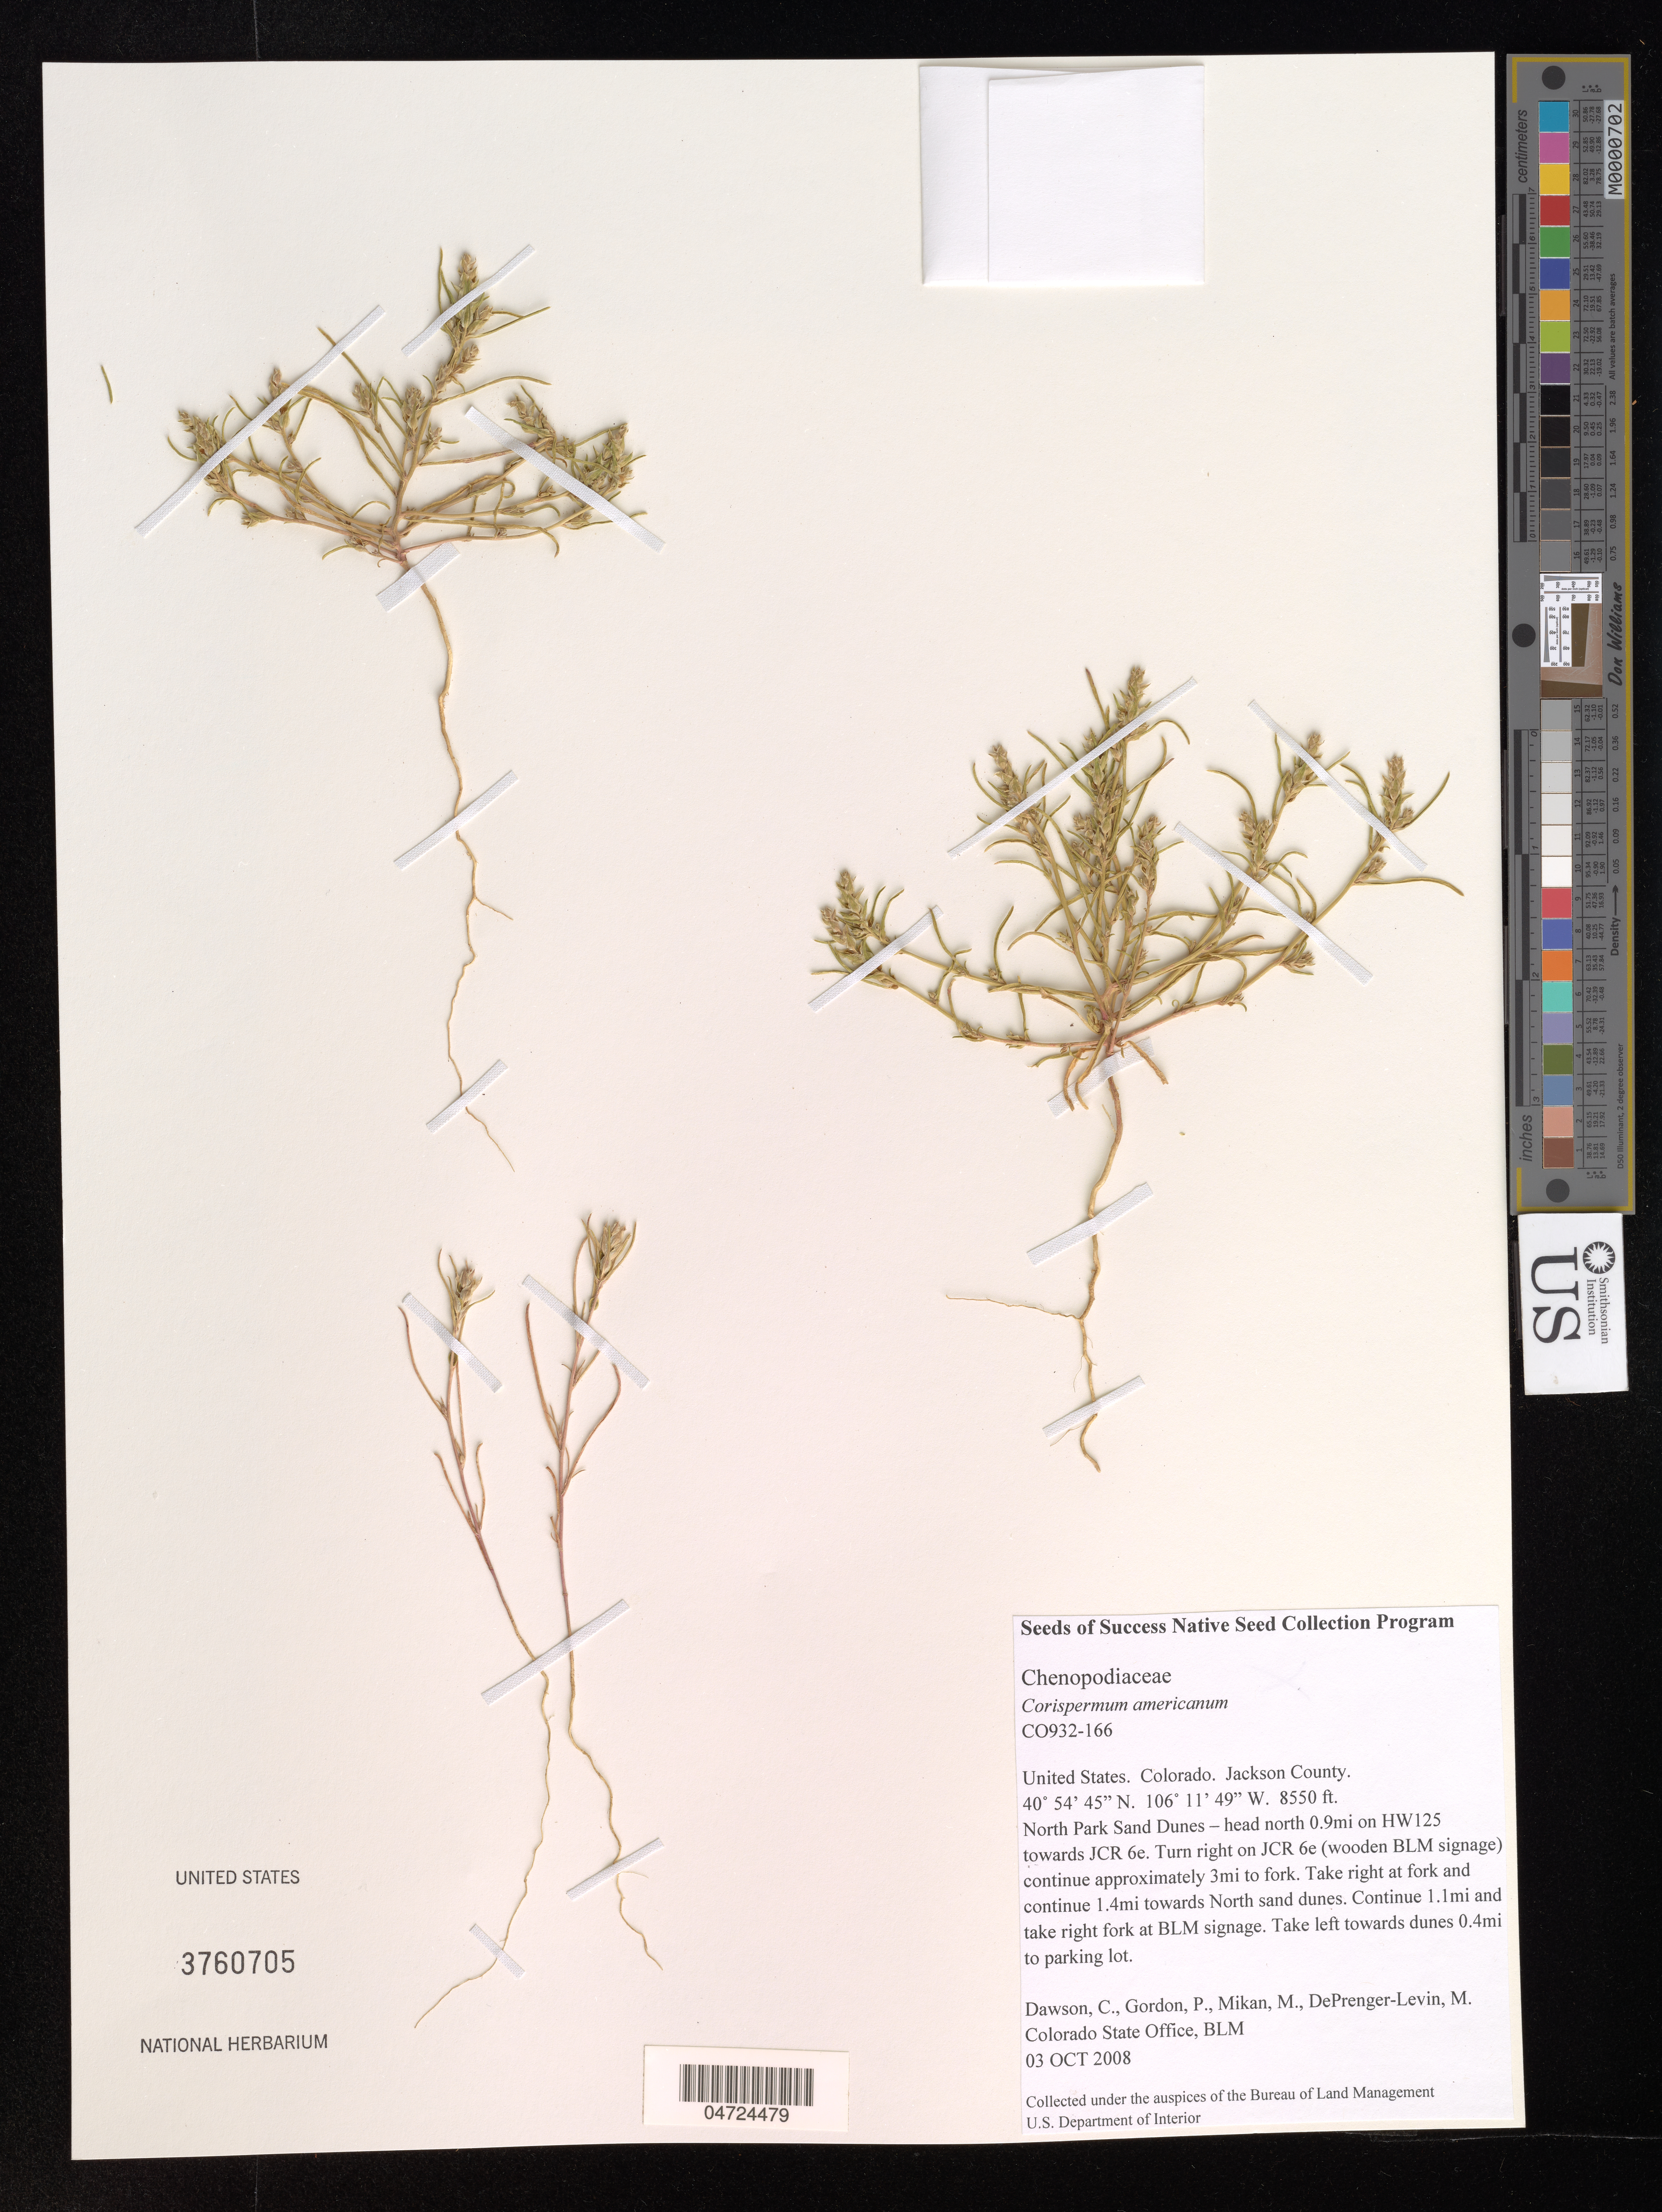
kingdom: Plantae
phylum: Tracheophyta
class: Magnoliopsida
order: Caryophyllales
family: Amaranthaceae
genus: Corispermum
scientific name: Corispermum americanum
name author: (Nutt.) Nutt.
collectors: C. Dawson, P. Gordon & M. Mikan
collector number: CO932-166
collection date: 2008-10-03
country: United States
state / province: Colorado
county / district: Jackson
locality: Jackson County. North Park Sand Dunes - head north 0.9mi on HW125 towards JCR 6e. Turn right on JCR 6e (wooden BLM signage) continue approximately 3mi to fork. Take right at fork and continue 1.4mi towards North sand dunes. Continue 1.1mi and take right fork at BLM signage. Take left towards dunes 0.4mi to parking lot.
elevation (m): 2606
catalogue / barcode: US 3760705